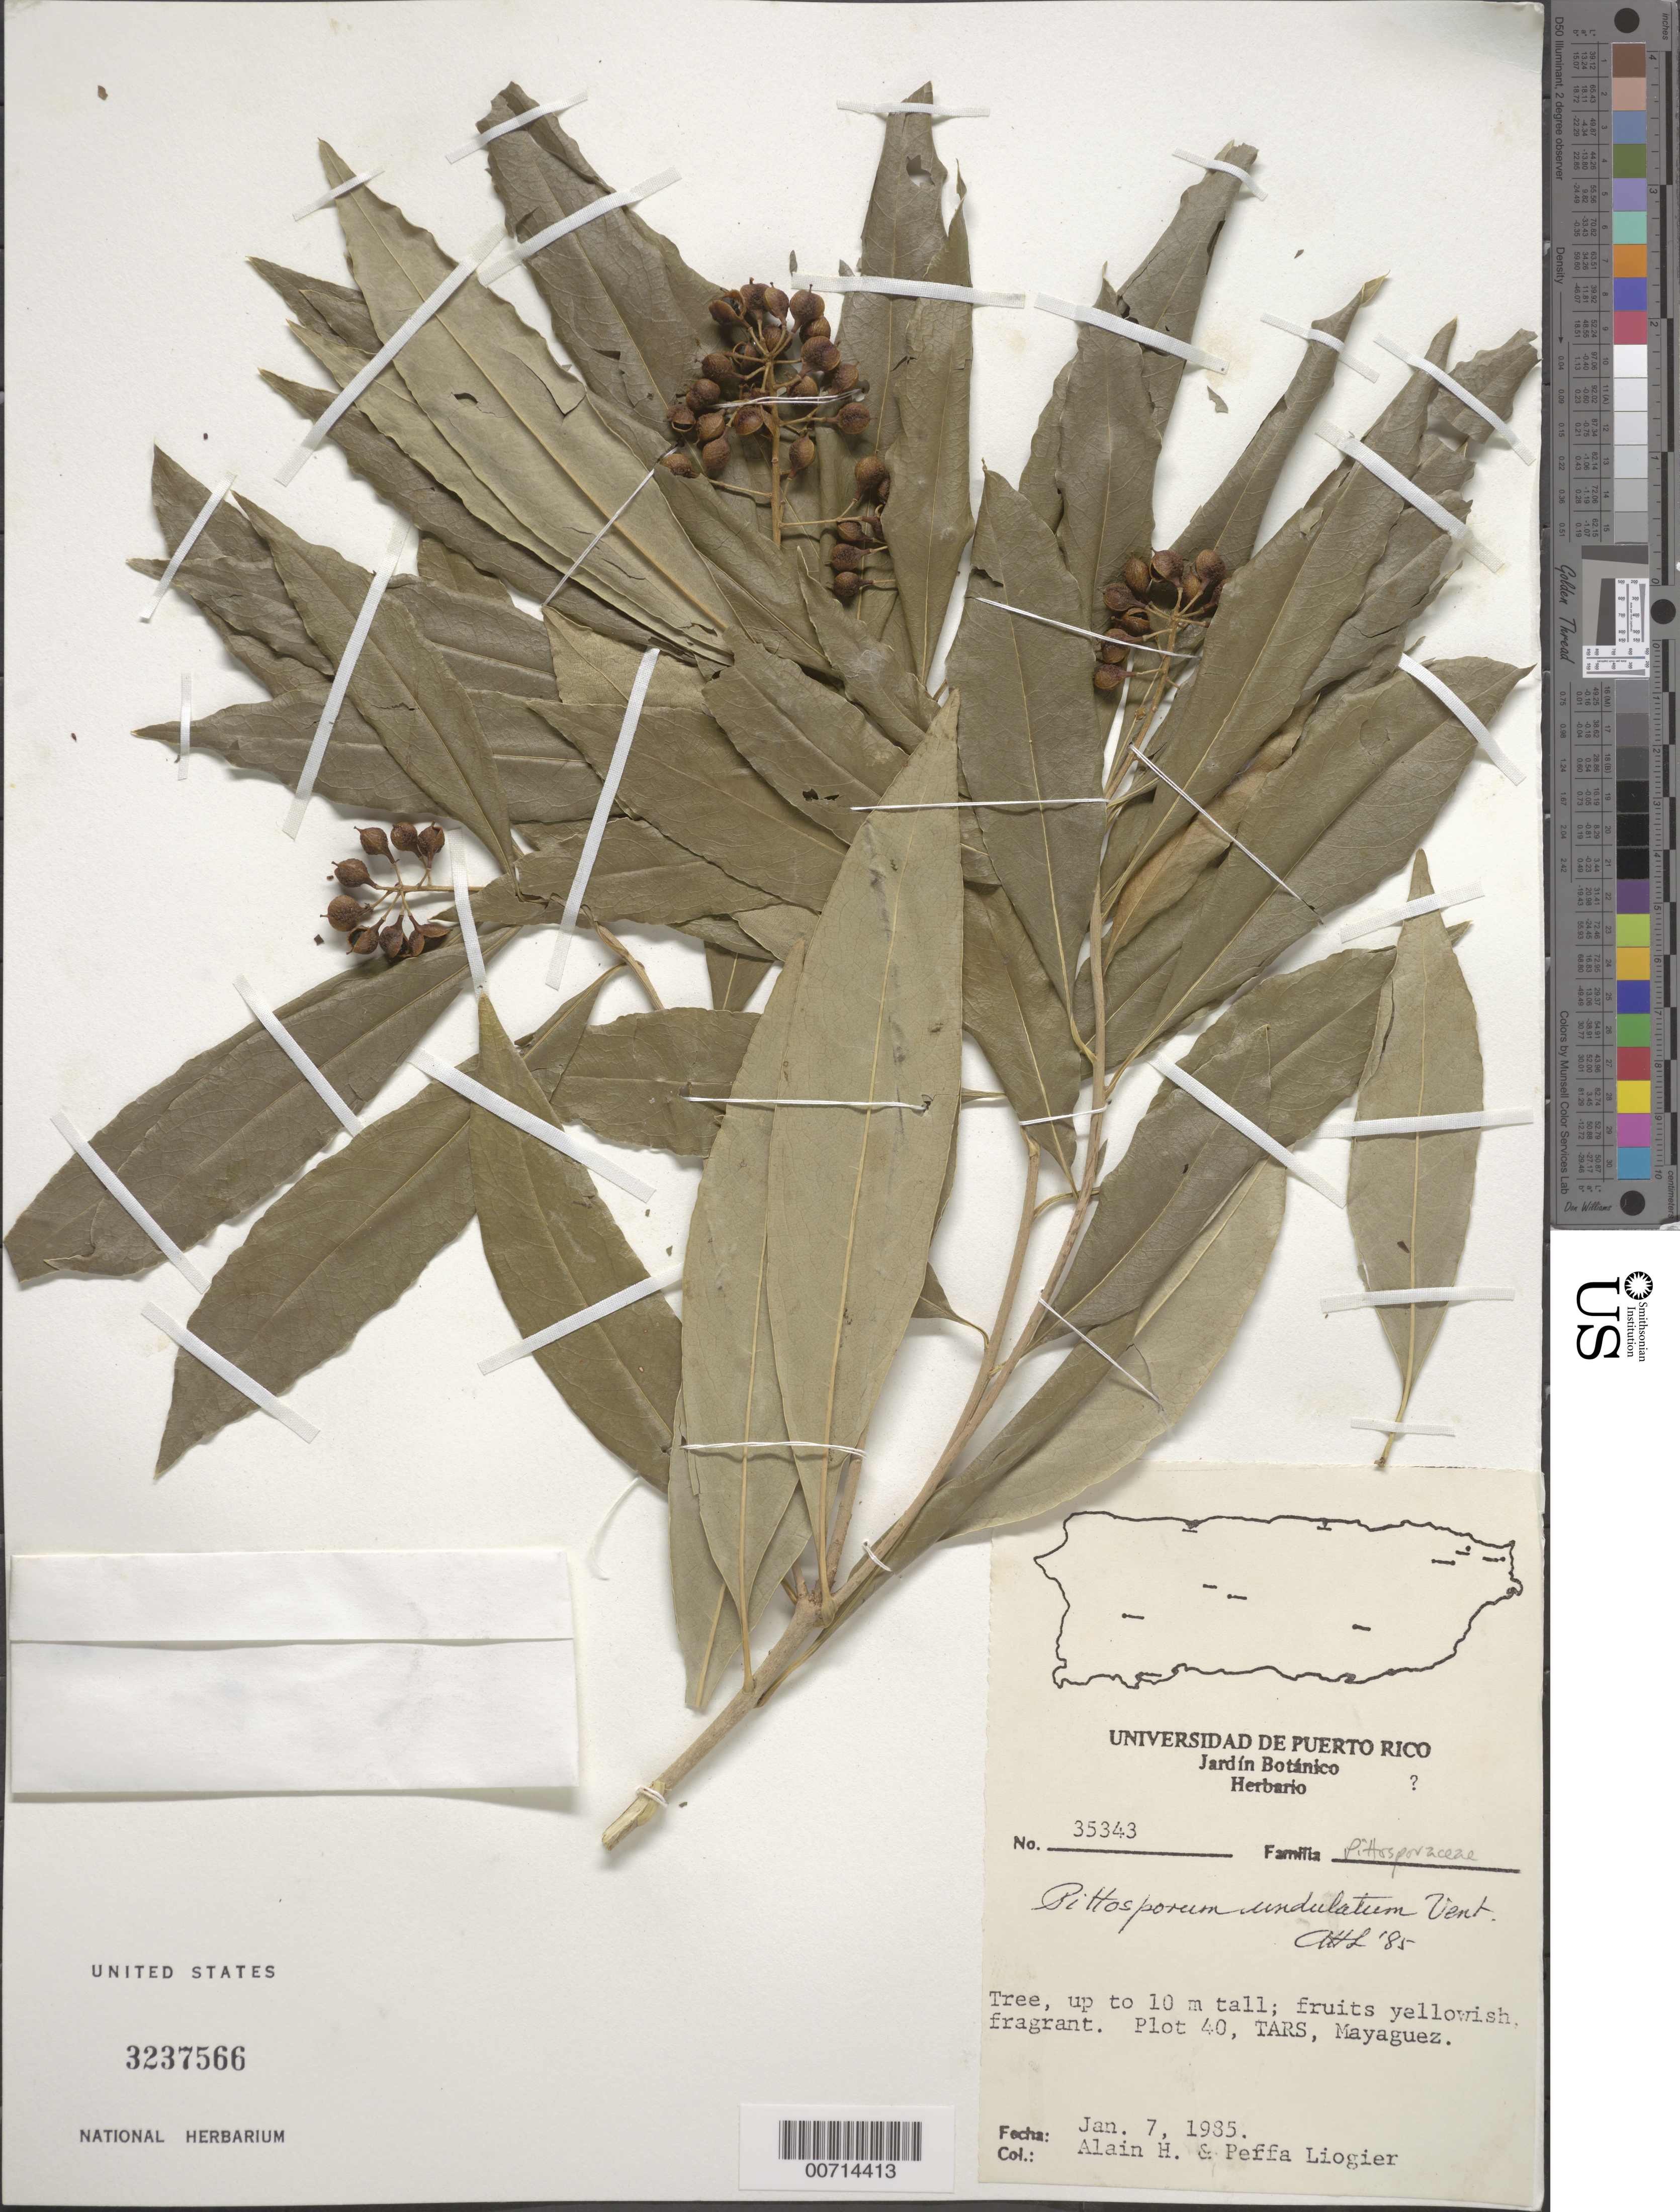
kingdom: Plantae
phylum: Tracheophyta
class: Magnoliopsida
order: Apiales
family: Pittosporaceae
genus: Pittosporum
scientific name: Pittosporum undulatum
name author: Vent.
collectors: A. H. Liogier & P. Liogier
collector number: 35343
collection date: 1985-01-07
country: Puerto Rico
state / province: Mayagüez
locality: Plot 40, Tars.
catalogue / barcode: US 3237566